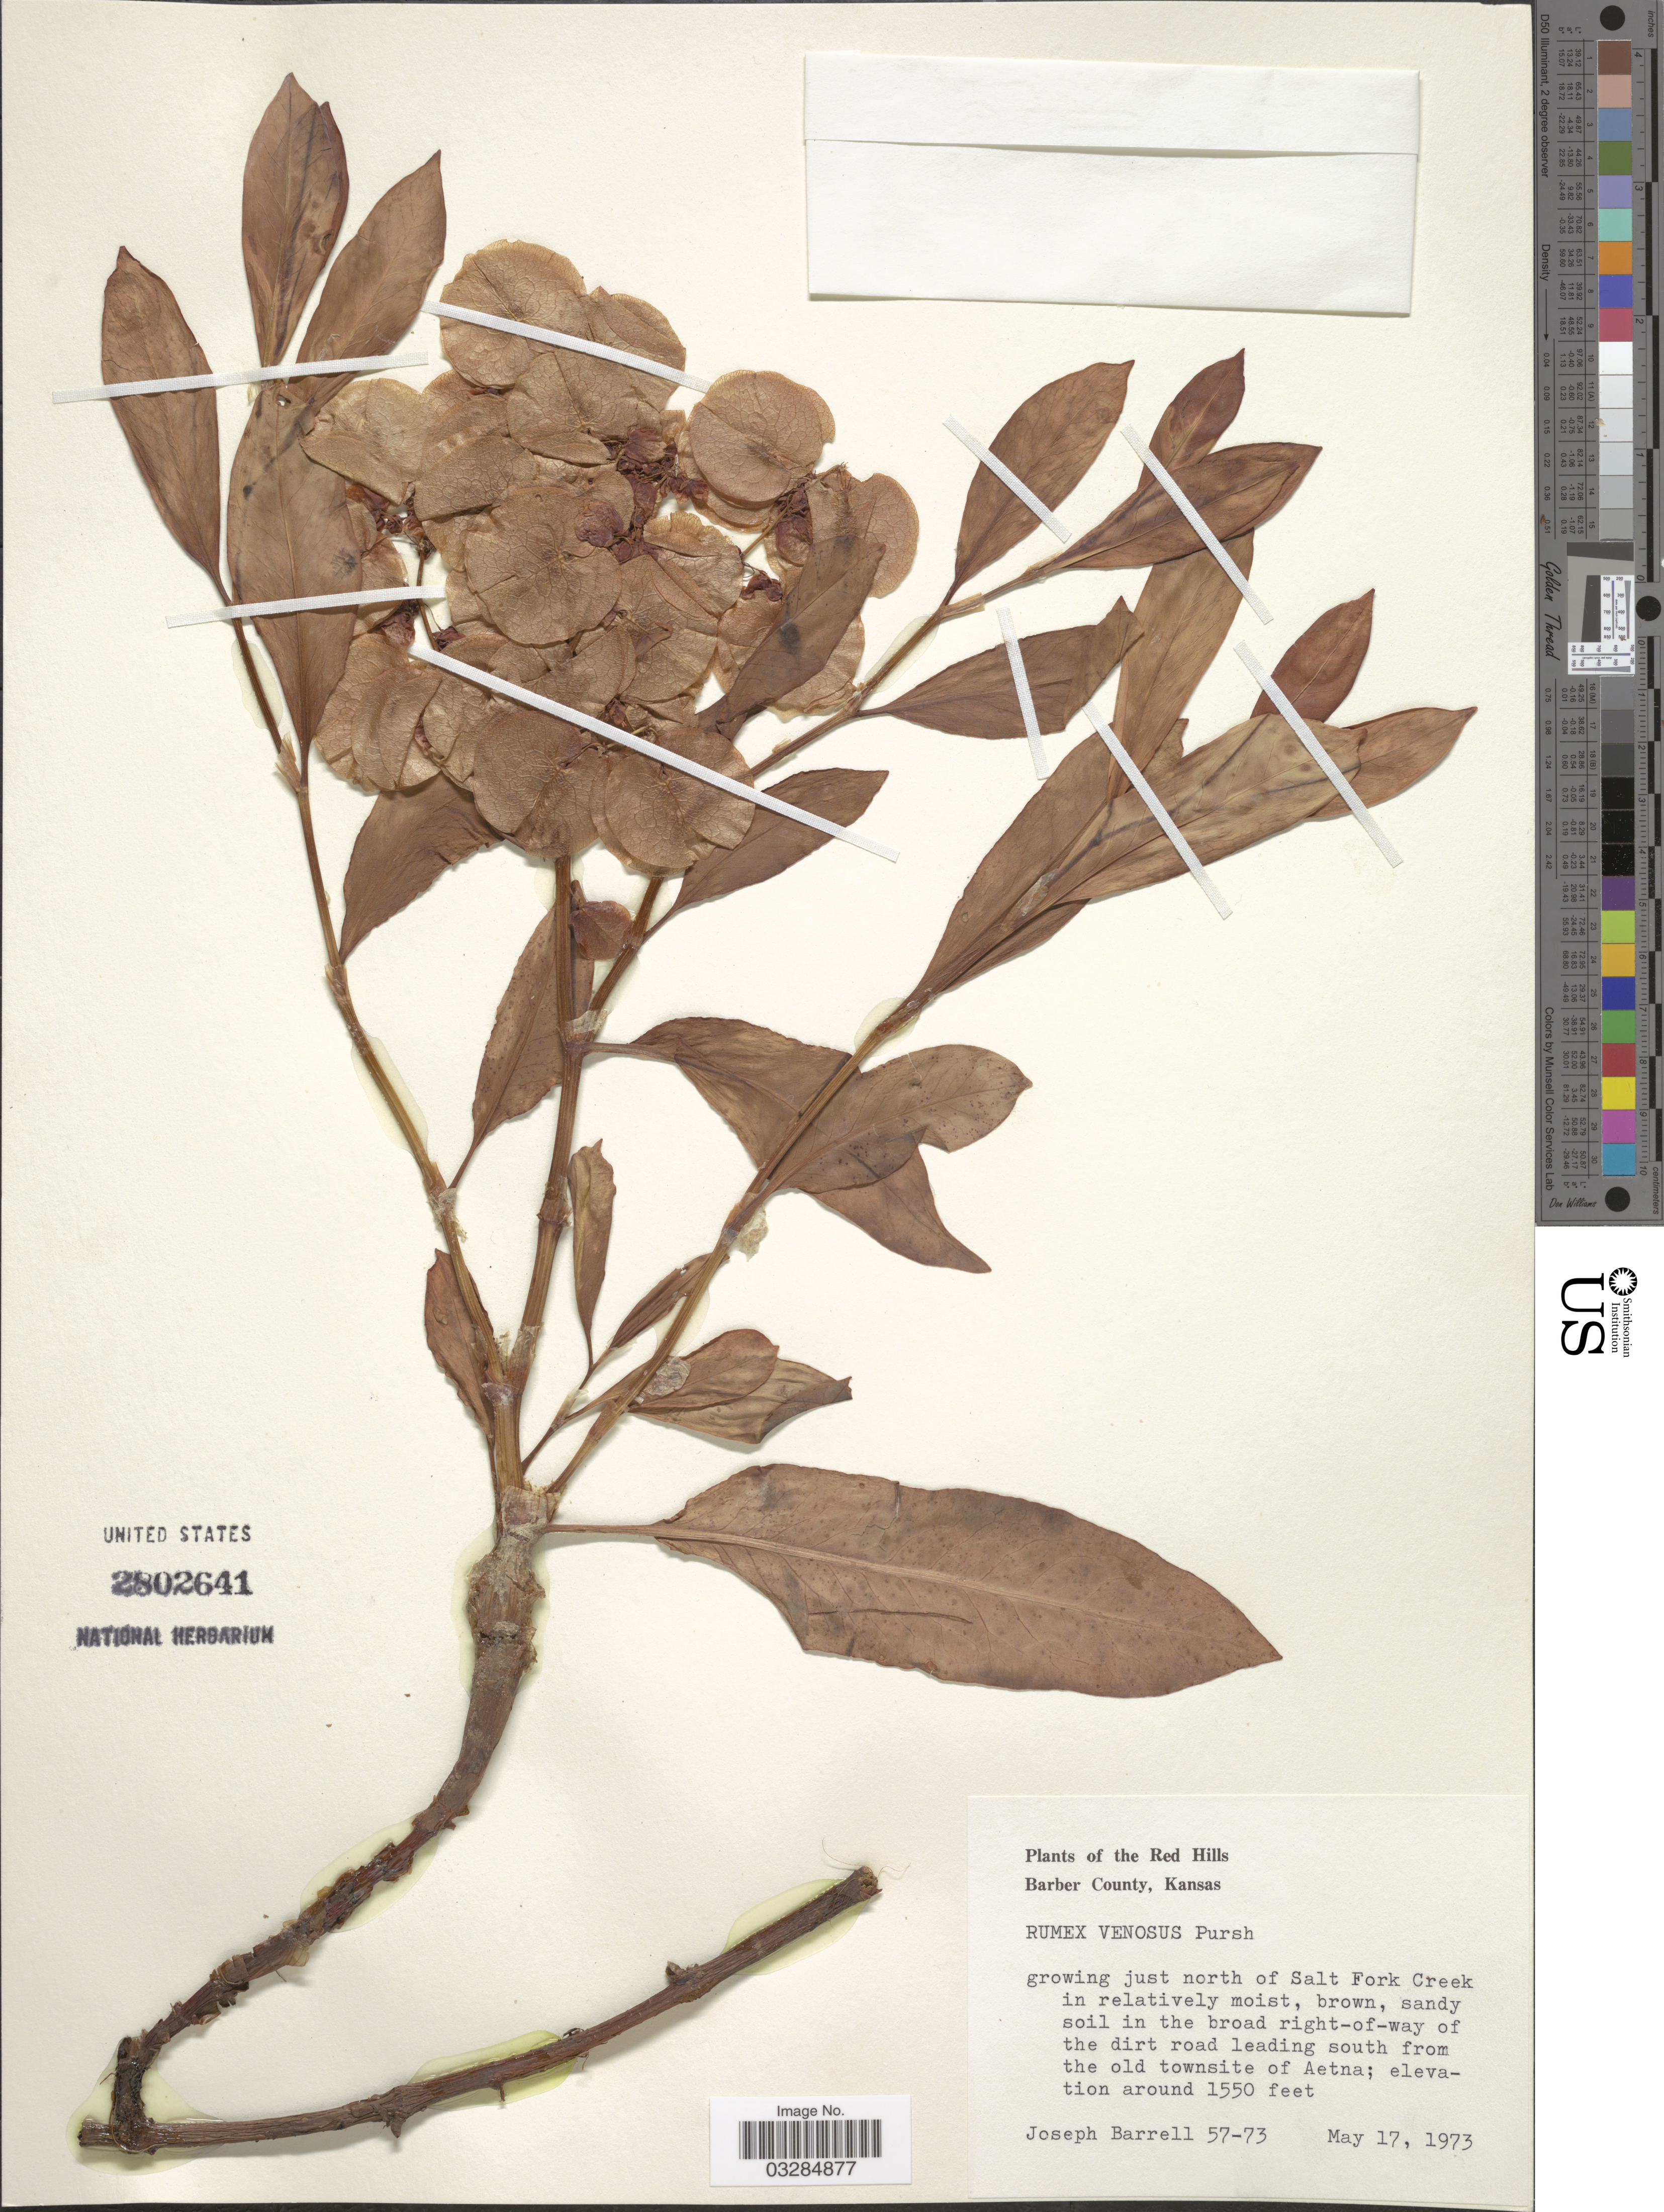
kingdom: Plantae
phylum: Tracheophyta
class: Magnoliopsida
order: Caryophyllales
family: Polygonaceae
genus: Rumex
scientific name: Rumex venosus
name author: Pursh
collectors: J. Barrell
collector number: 57-73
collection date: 1973-05-17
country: United States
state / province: Kansas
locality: The Red Hills, Barber County. Growing just north of Salt Fork Creek. Sandy soil in the broad right-of-way of the dirt road leading south from the old townsite of Aetna.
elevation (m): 472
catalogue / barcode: US 2802641